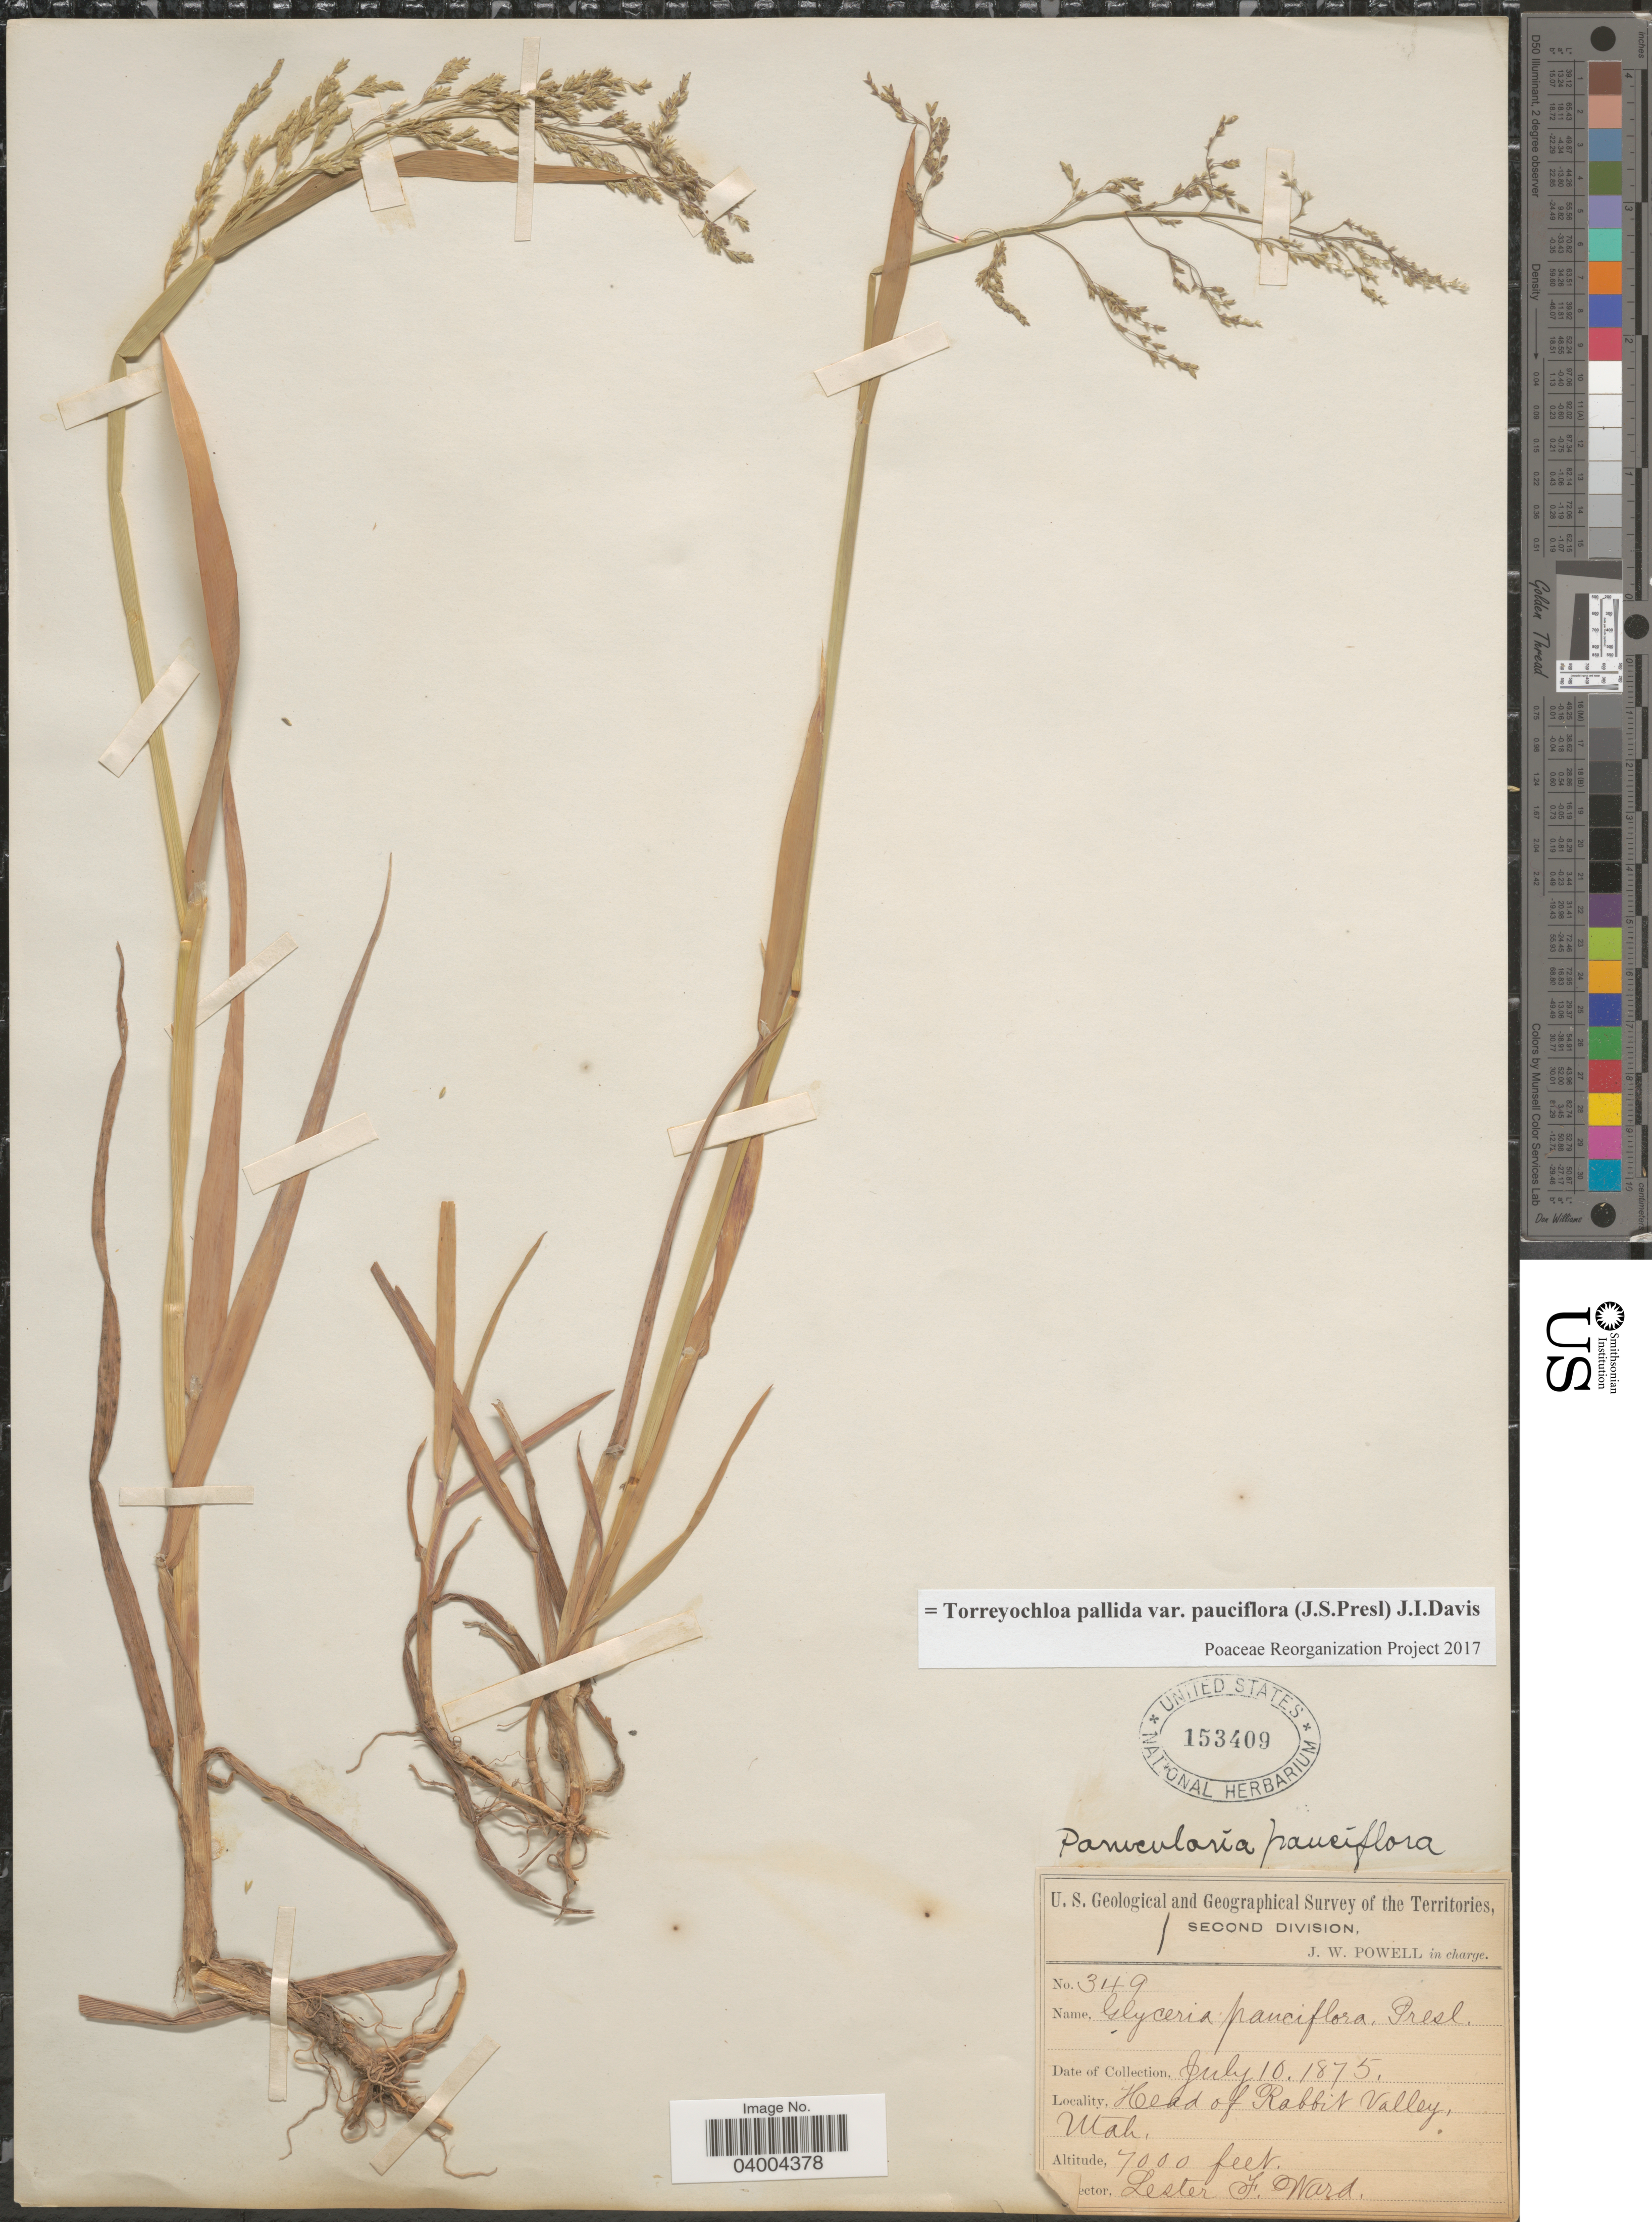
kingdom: Plantae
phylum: Tracheophyta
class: Liliopsida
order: Poales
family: Poaceae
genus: Torreyochloa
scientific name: Torreyochloa pallida var. pauciflora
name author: (J. Presl) J.I. Davis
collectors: L. F. Ward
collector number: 349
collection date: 1875-07-10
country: United States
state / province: Utah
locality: Head of Rabbit Valley.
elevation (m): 2134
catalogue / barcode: US 153409